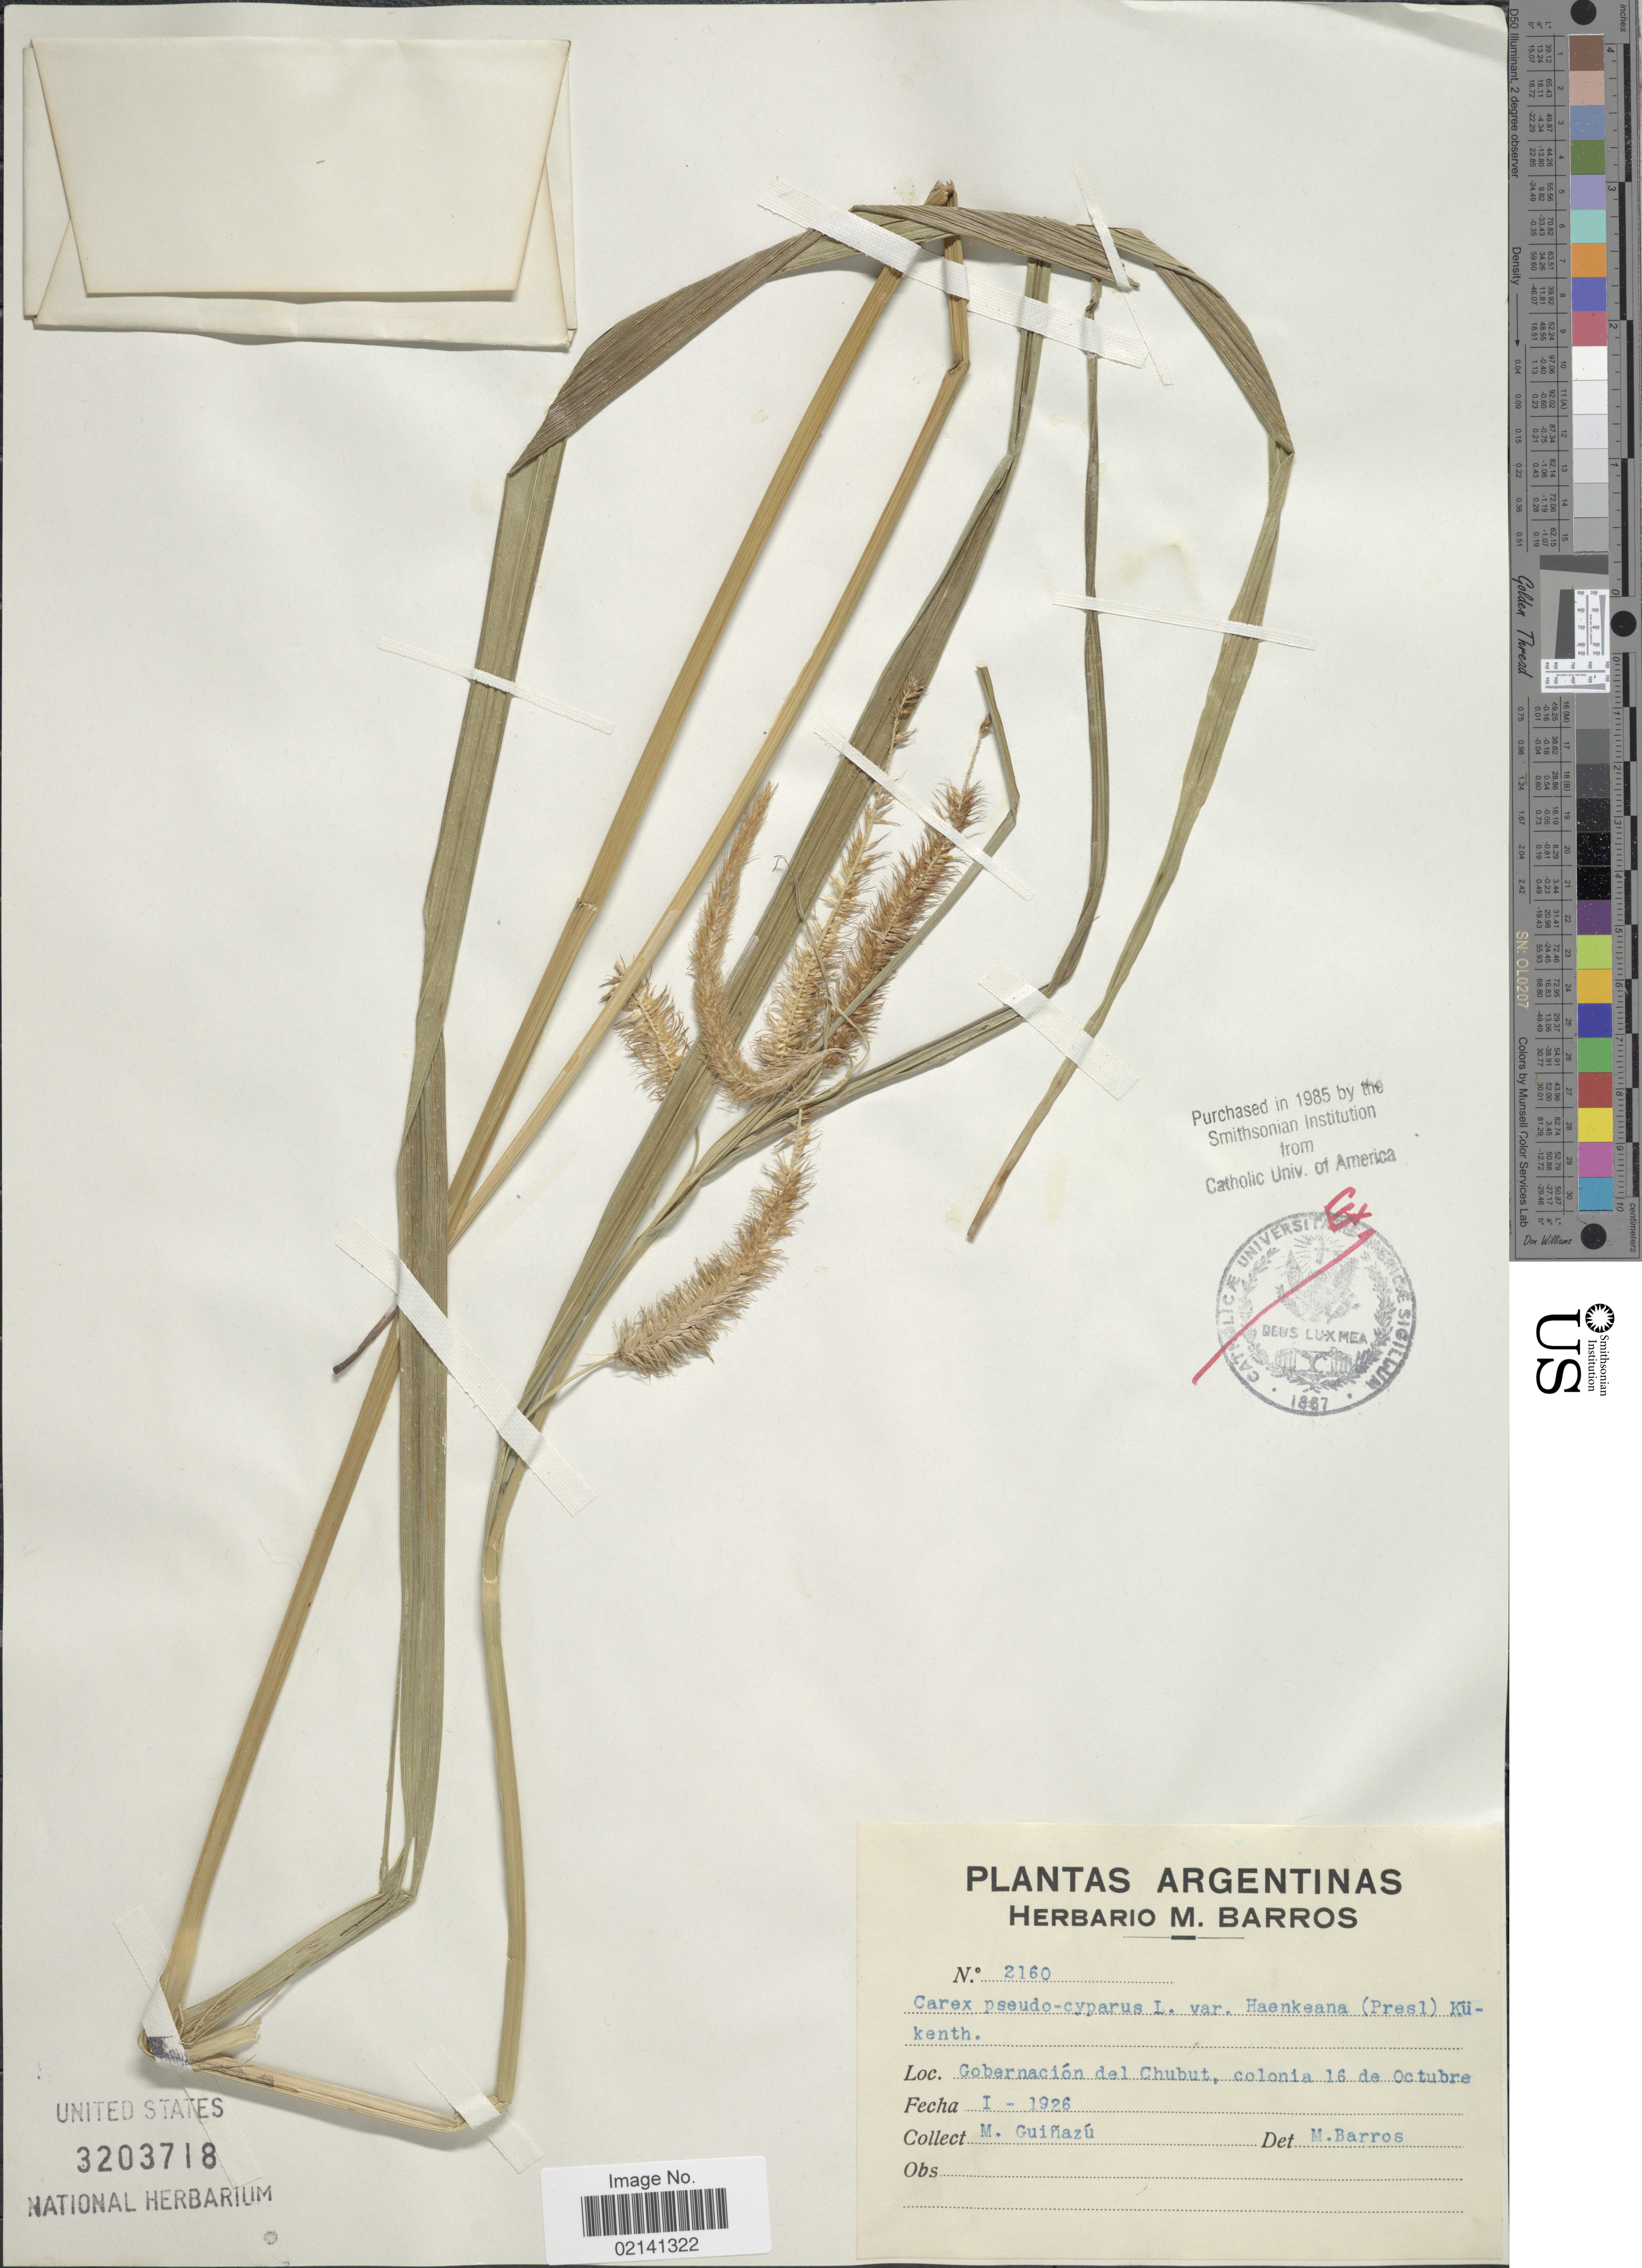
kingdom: Plantae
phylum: Tracheophyta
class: Liliopsida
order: Poales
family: Cyperaceae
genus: Carex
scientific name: Carex excelsa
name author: Poepp. ex Kunth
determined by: Jiménez-Mejías, P.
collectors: M. Guiñazú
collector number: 2160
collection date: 1926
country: Argentina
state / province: Chubut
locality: Gobernacion del Chubut, colonia 16 de Octubre.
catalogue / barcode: US 3203718